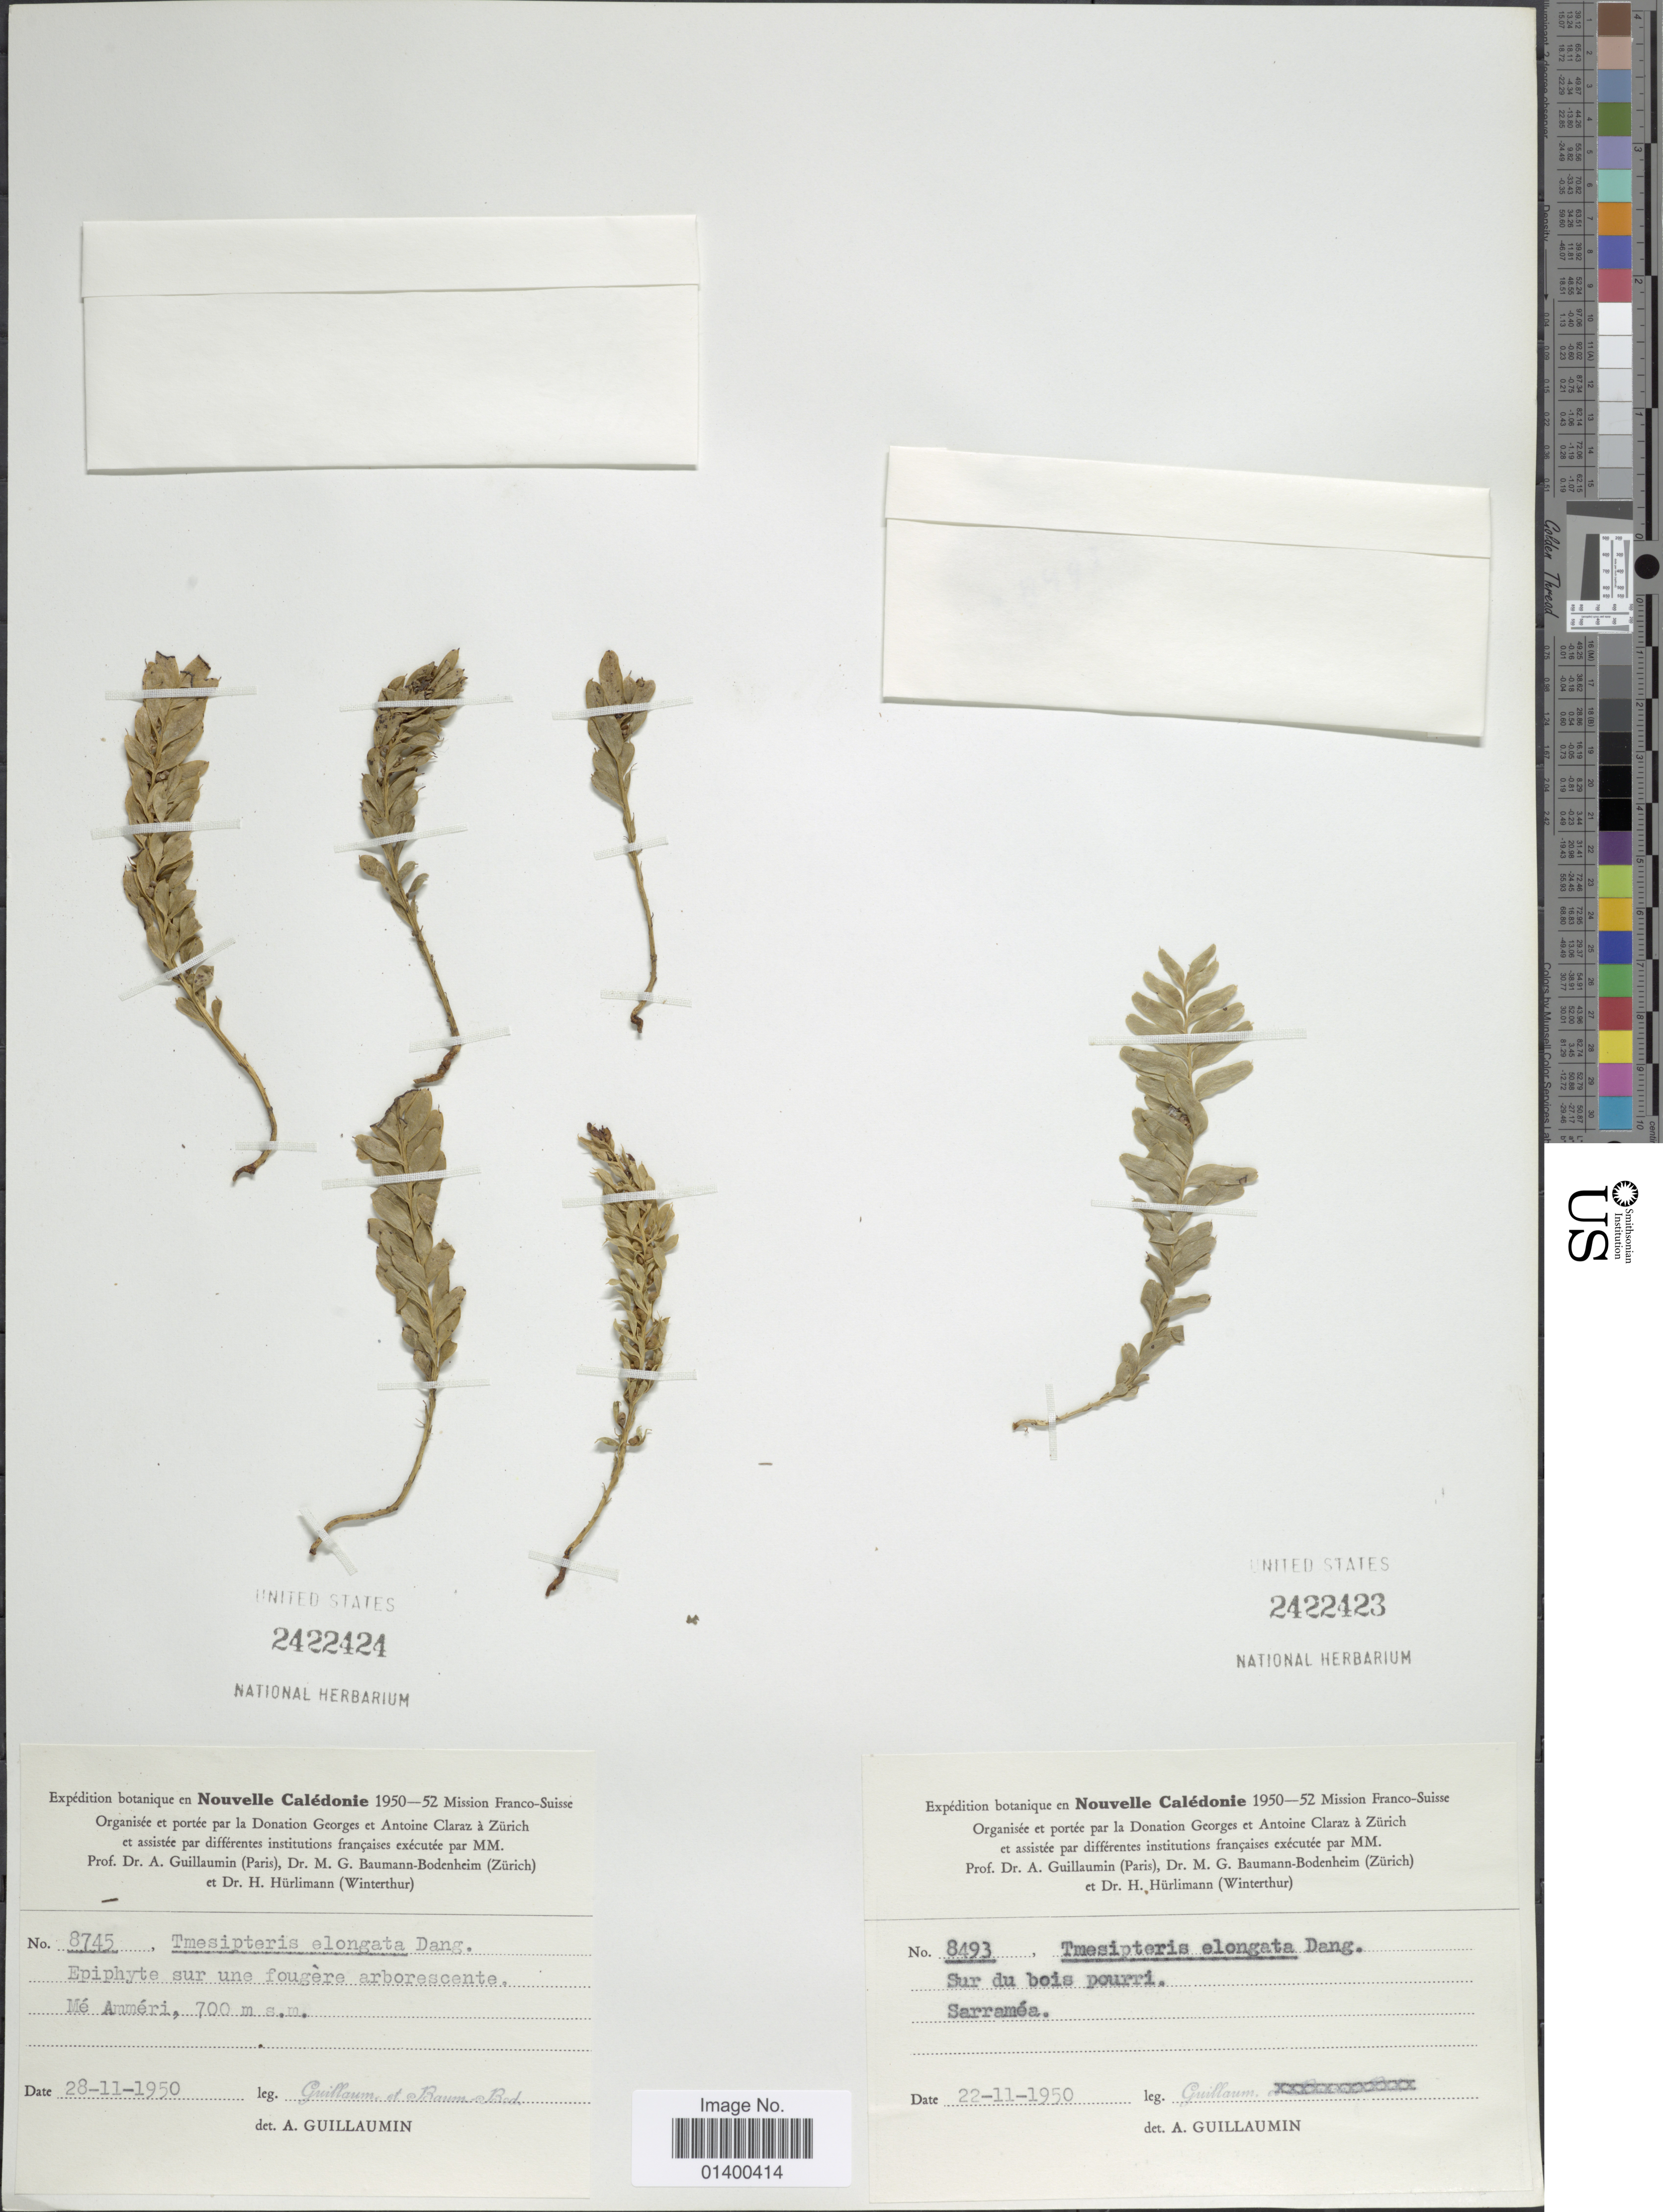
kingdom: Plantae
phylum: Tracheophyta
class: Polypodiopsida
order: Psilotales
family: Psilotaceae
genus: Tmesipteris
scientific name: Tmesipteris lanceolata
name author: P.A. Dang.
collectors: A. Guillaumin & M. G. Baumann-Bodenheim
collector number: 8745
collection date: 1950-11-28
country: New Caledonia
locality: Mé Amméri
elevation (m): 700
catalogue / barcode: US 2422424-2